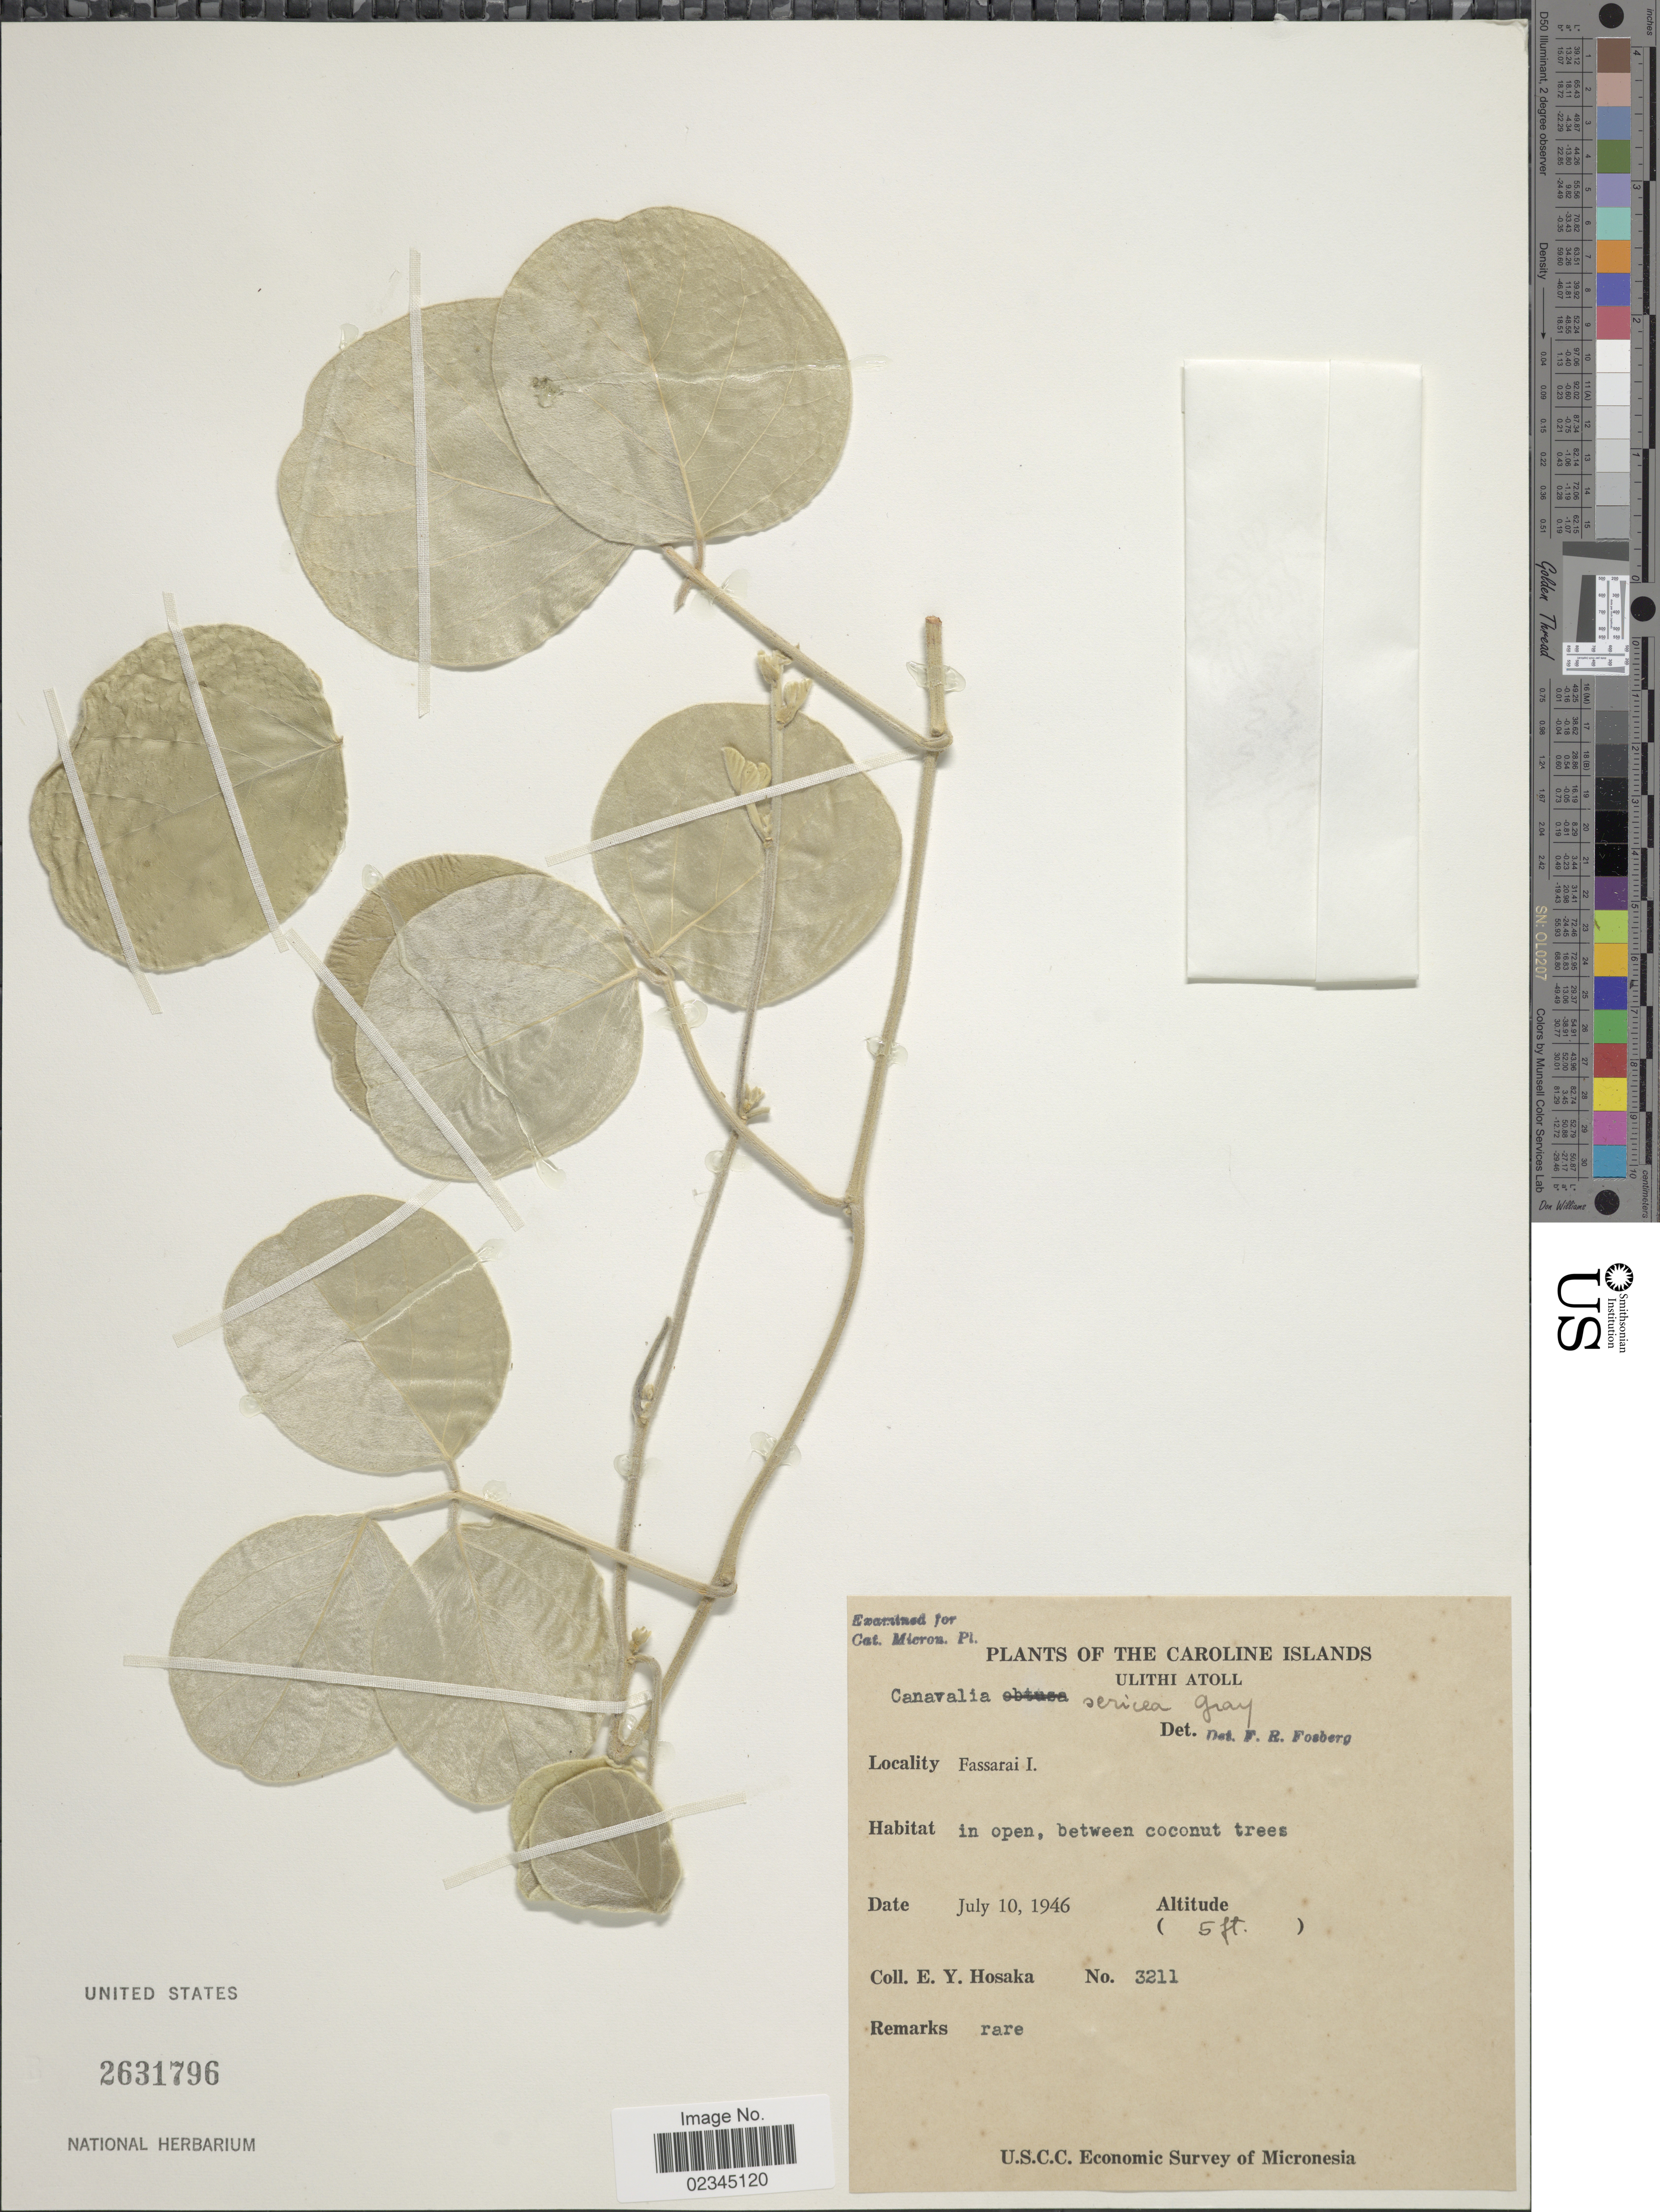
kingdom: Plantae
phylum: Tracheophyta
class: Magnoliopsida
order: Fabales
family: Fabaceae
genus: Canavalia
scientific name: Canavalia sericea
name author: A. Gray in Wilkes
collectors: E. Y. Hosaka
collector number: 3211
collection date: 1946-07-10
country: Micronesia, Federated States of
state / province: Yap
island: Ulithi Atoll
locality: Caroline Islands. Ulithi Atoll. Fassarai I. in open, between coconut trees.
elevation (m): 2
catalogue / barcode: US 2631796